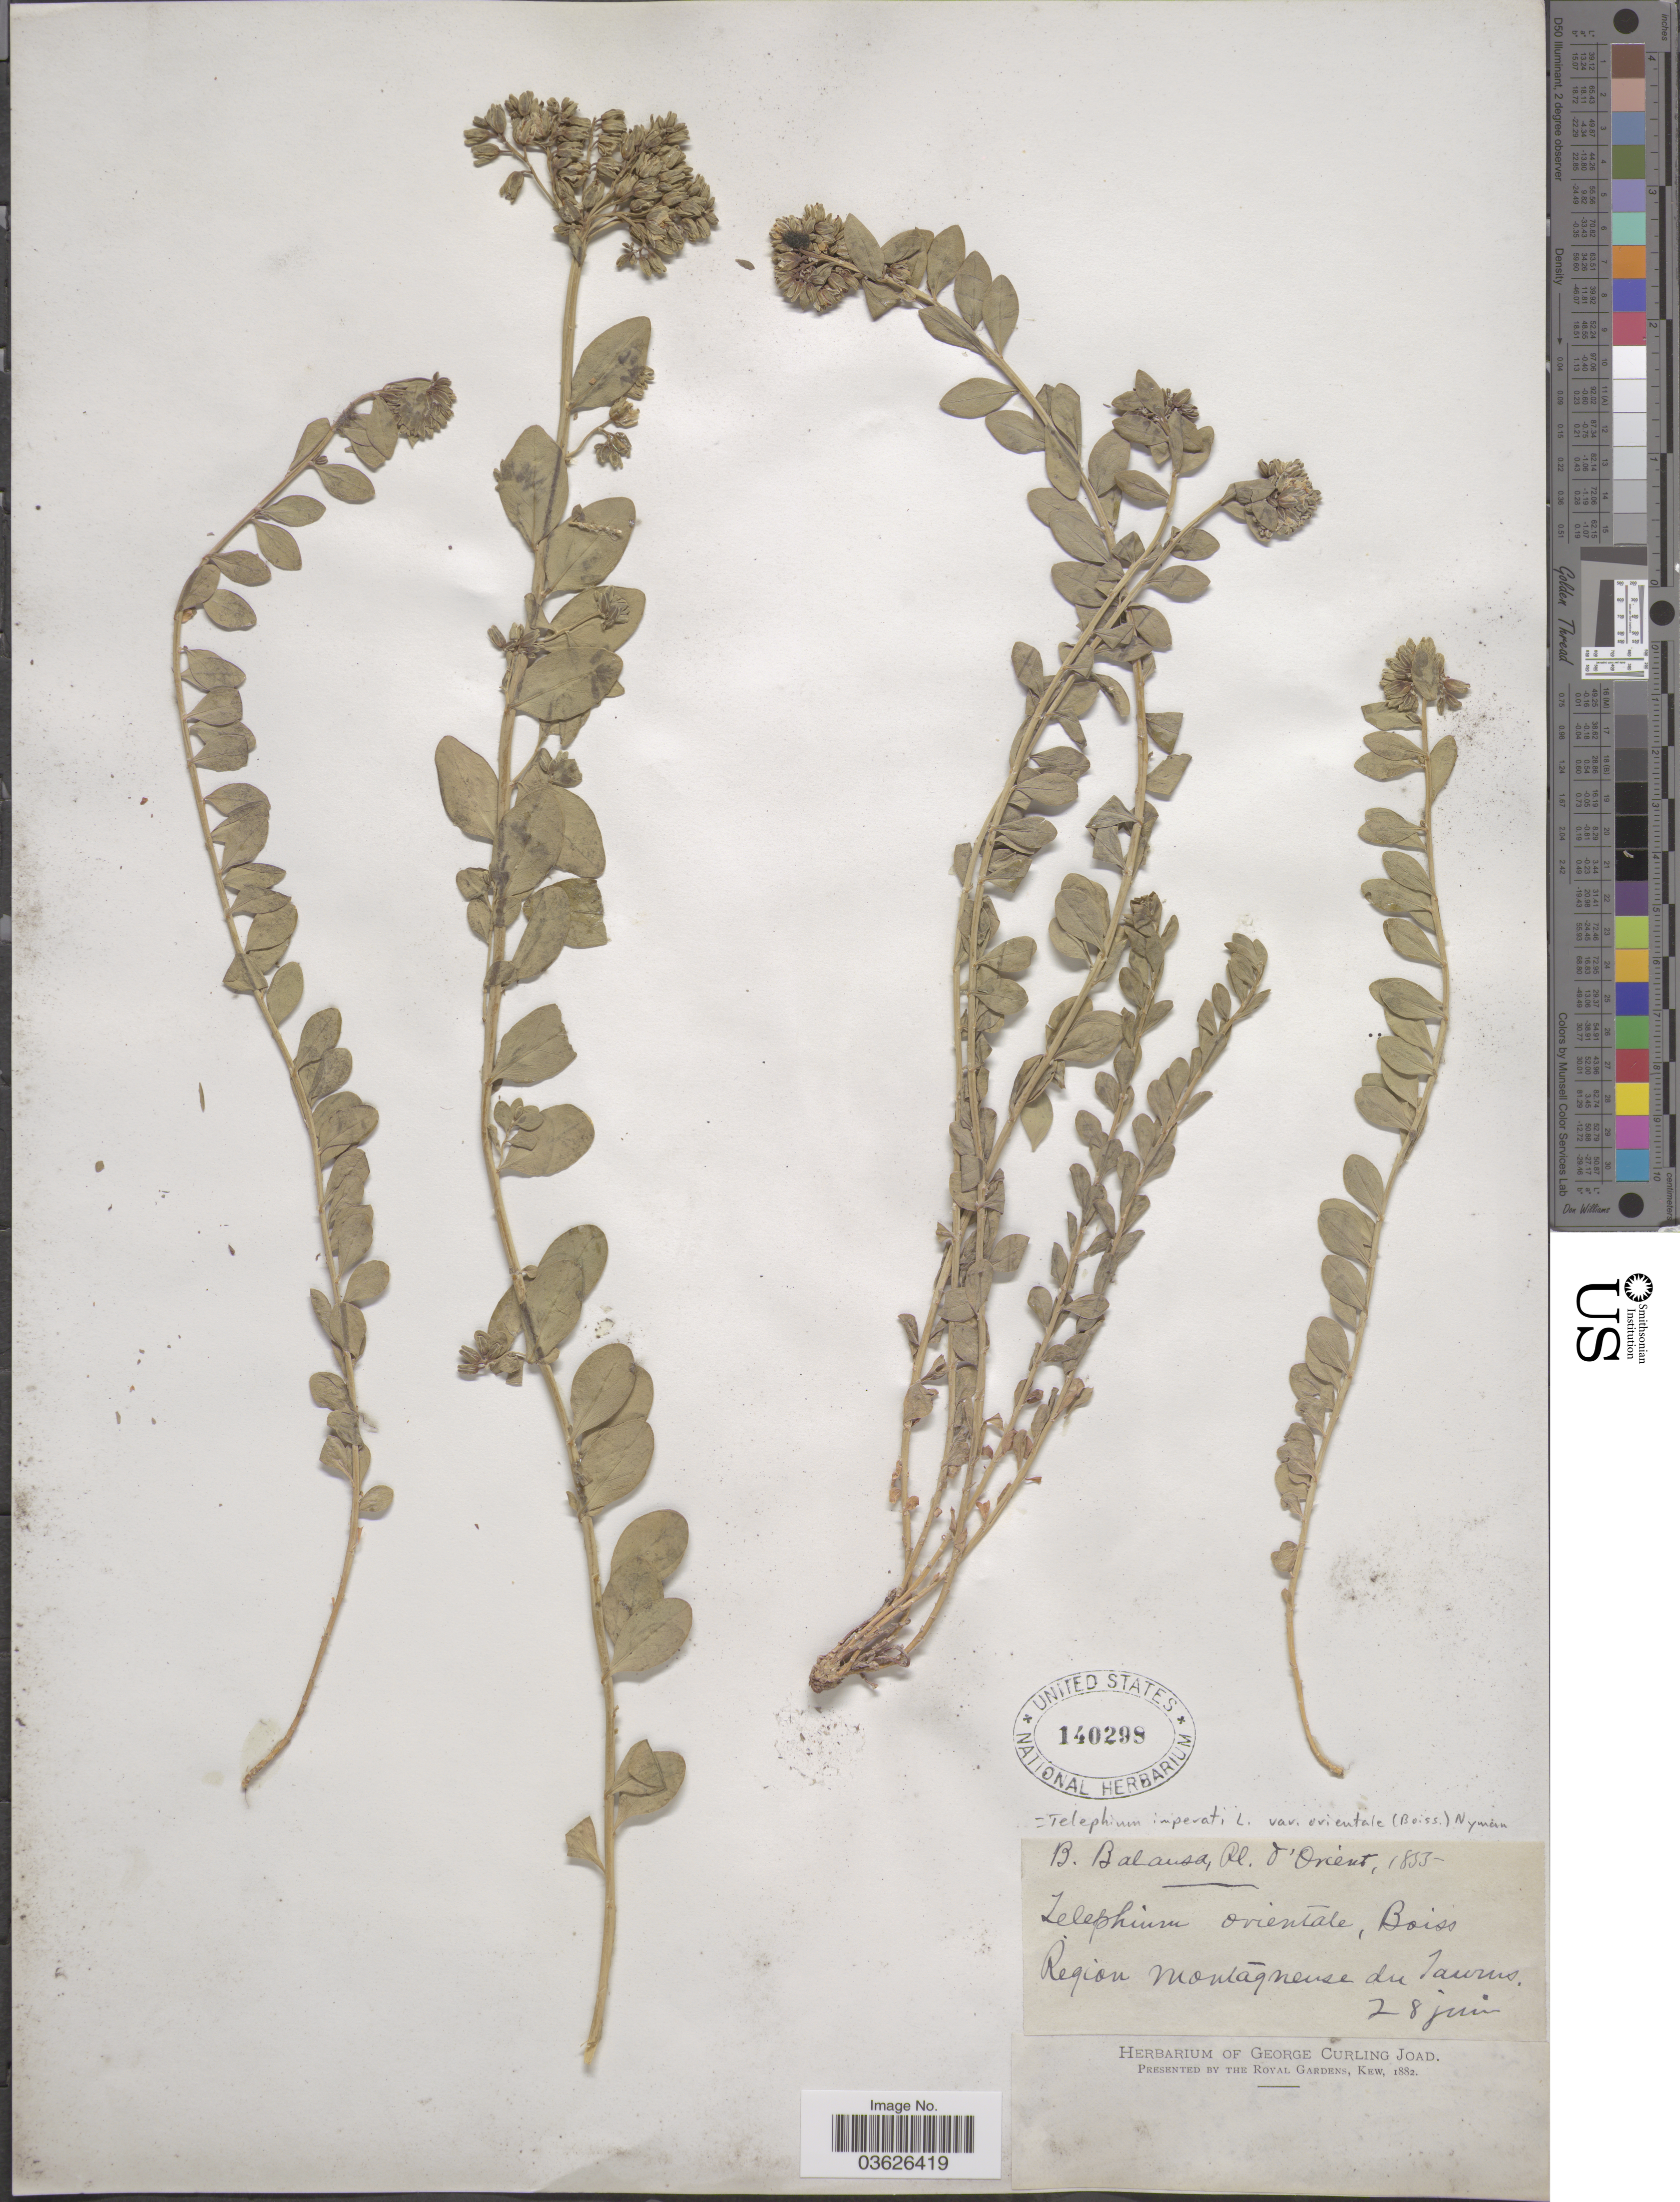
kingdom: Plantae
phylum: Tracheophyta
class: Magnoliopsida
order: Caryophyllales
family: Caryophyllaceae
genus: Telephium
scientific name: Telephium imperati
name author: L.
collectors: B. Balansa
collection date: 1853-06-28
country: Turkey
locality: Orient. Region montagneuse du Taurus.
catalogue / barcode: US 140298